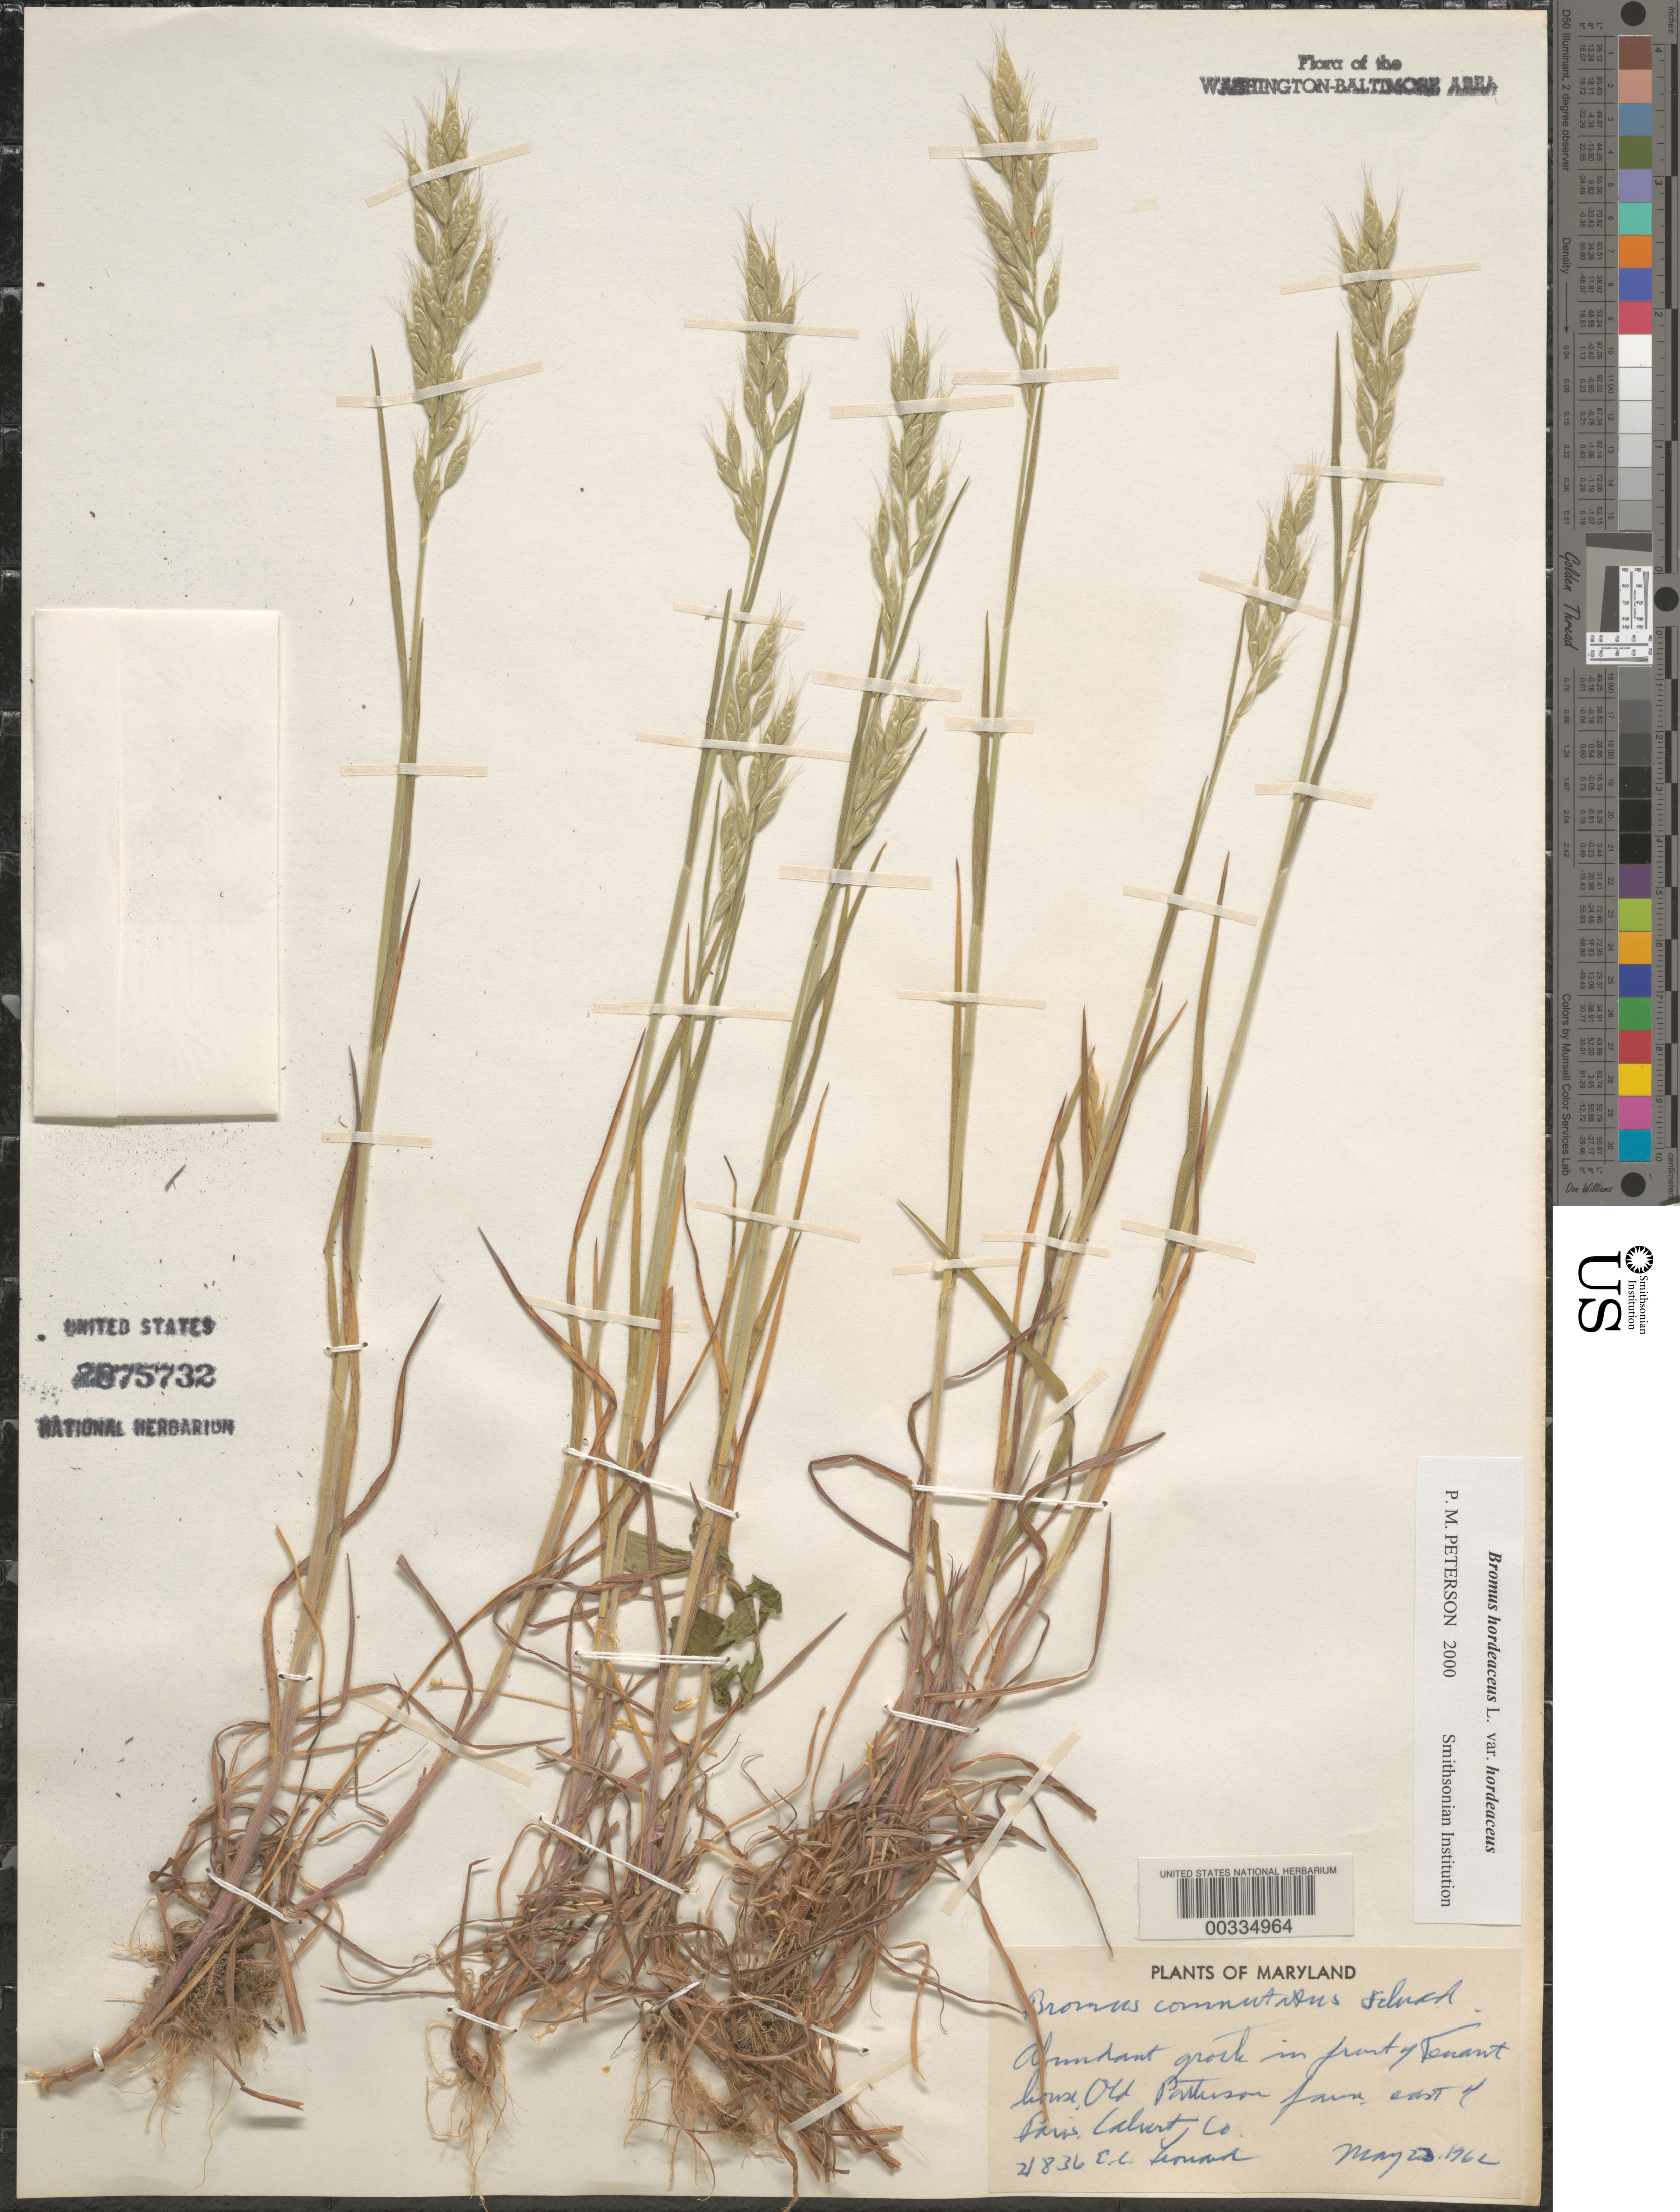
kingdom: Plantae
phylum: Tracheophyta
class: Liliopsida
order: Poales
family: Poaceae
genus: Bromus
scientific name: Bromus hordeaceus var. hordeaceus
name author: L.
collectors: E. C. Leonard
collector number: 21836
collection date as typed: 23 May 1962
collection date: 1962-05-23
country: United States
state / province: Maryland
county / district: Calvert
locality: East of Paris, Patterson place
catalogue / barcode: US 2875732